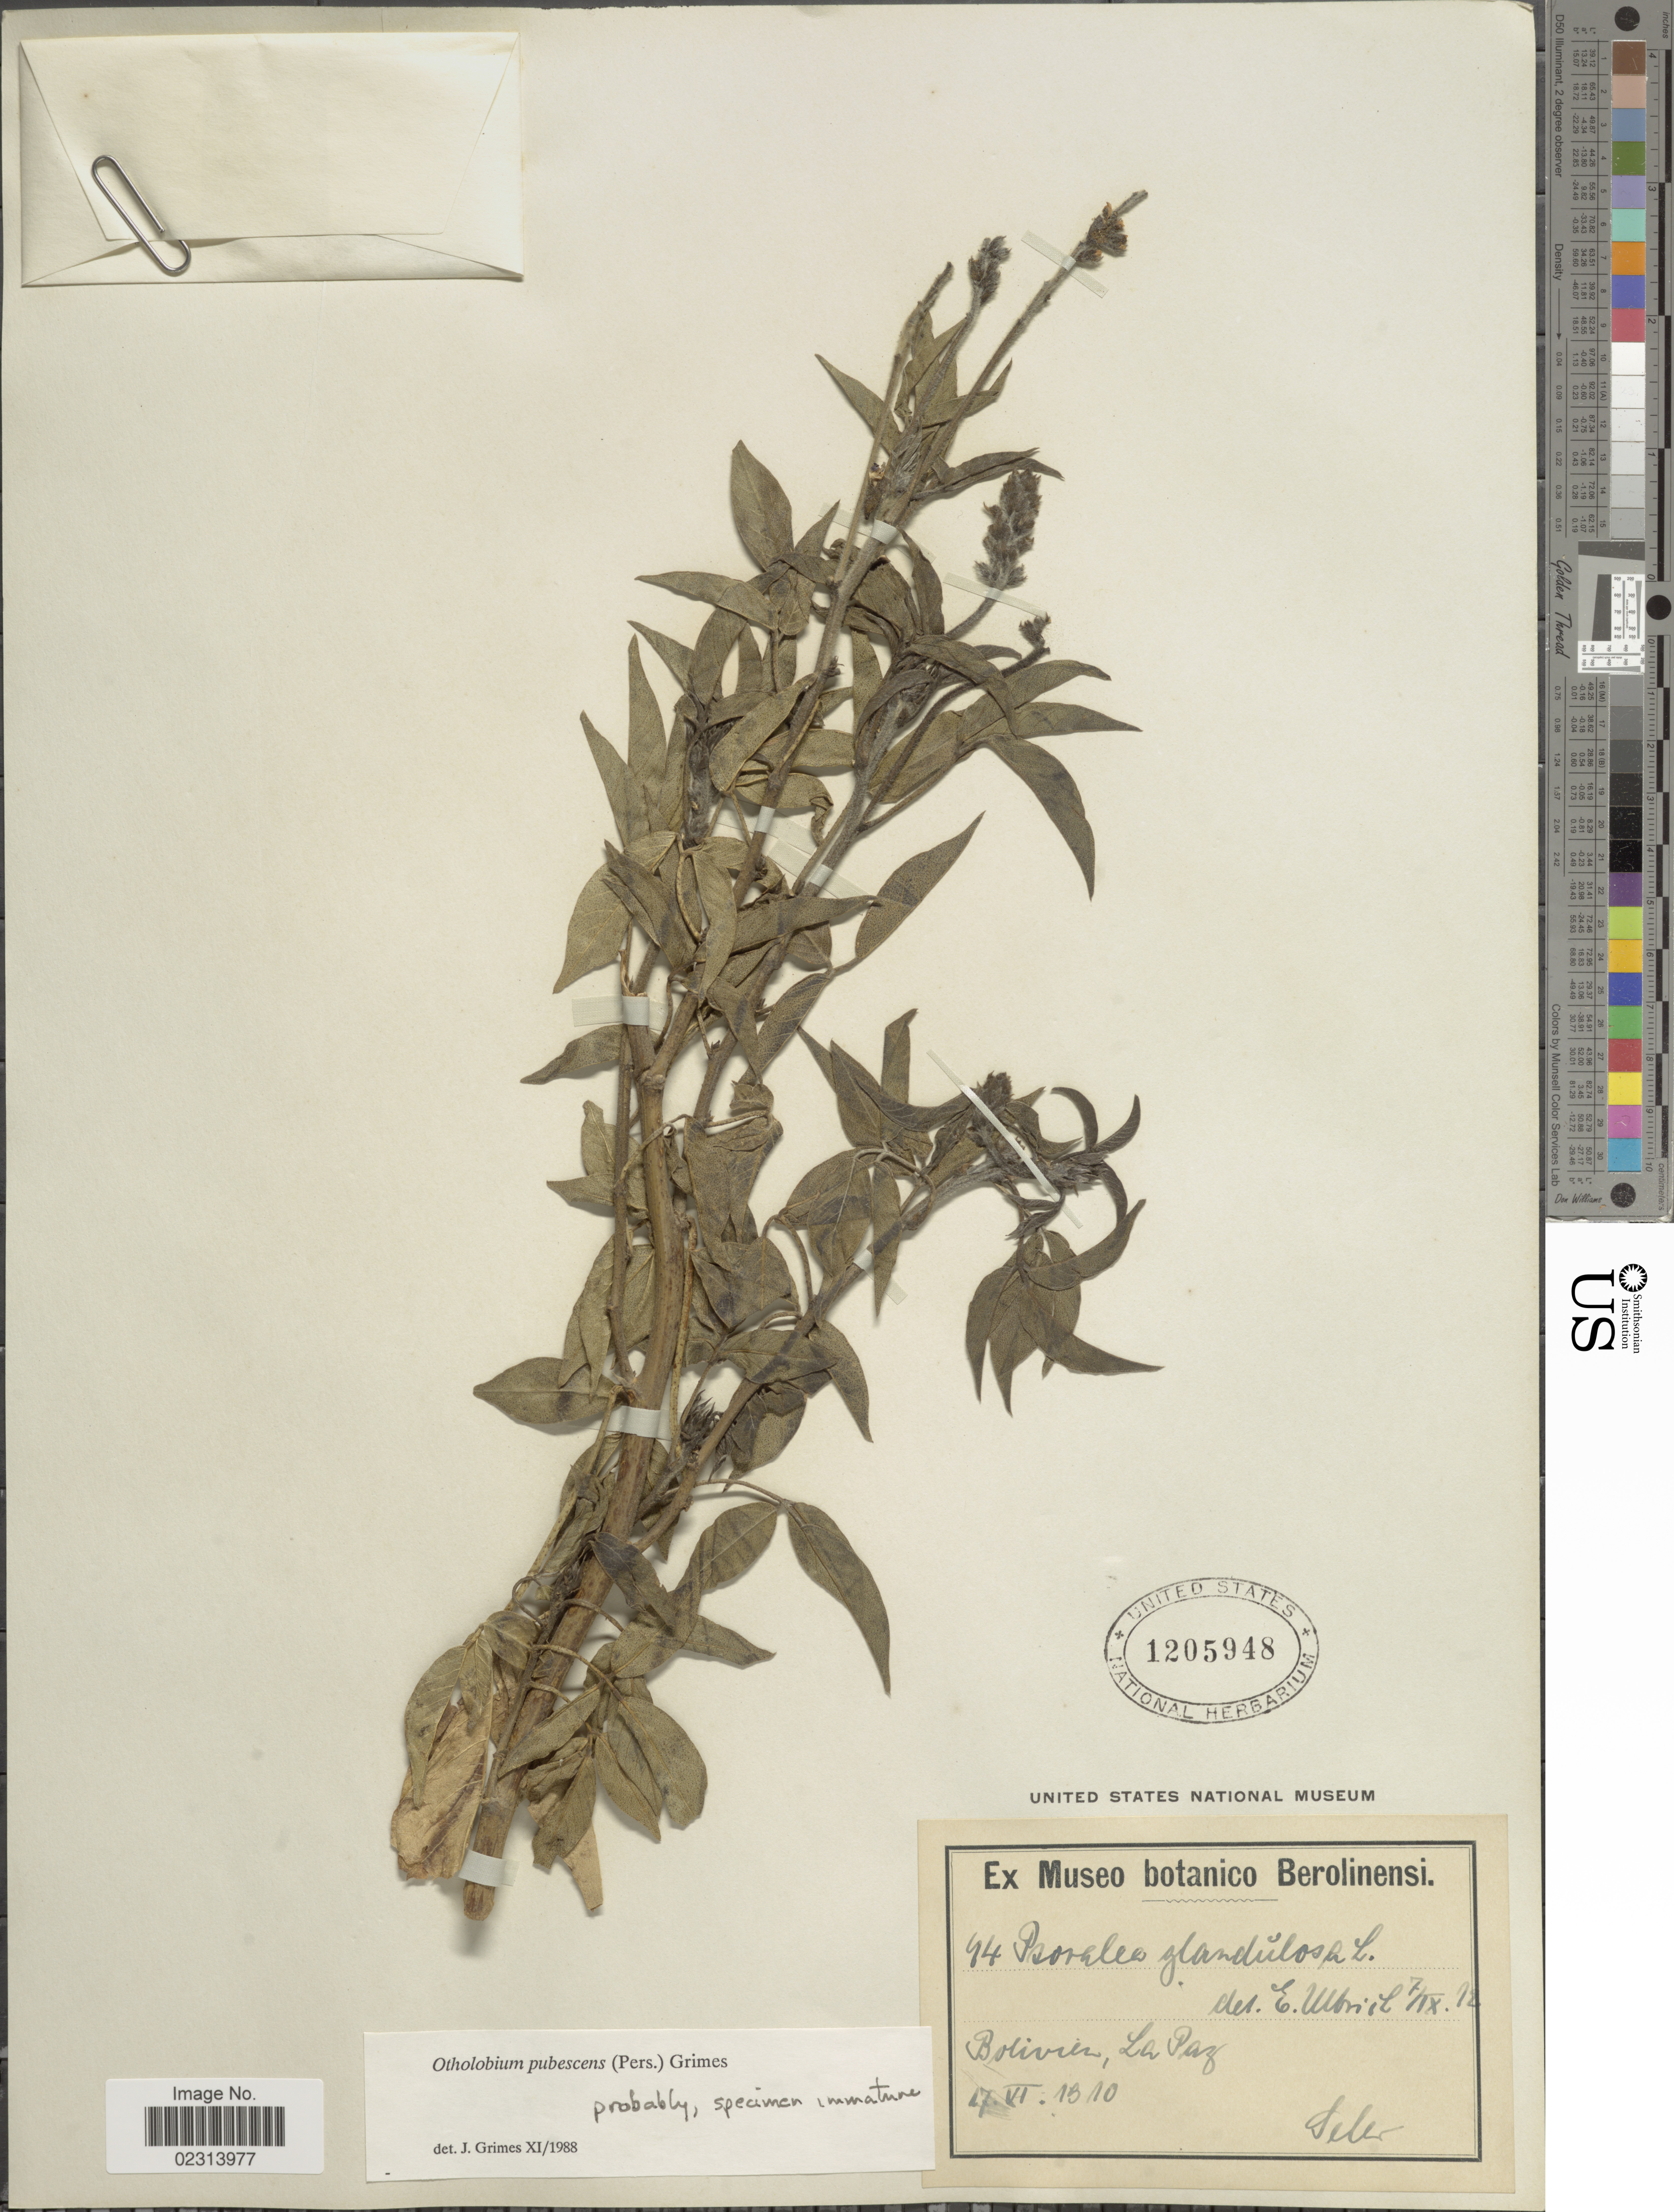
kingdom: Plantae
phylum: Tracheophyta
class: Magnoliopsida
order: Fabales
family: Fabaceae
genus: Otholobium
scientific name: Otholobium pubescens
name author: (Poir.) J.W. Grimes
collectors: -. Seler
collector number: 44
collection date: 1810-06-17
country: Bolivia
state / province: La Paz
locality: Bolivia, La Paz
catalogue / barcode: US 1205948